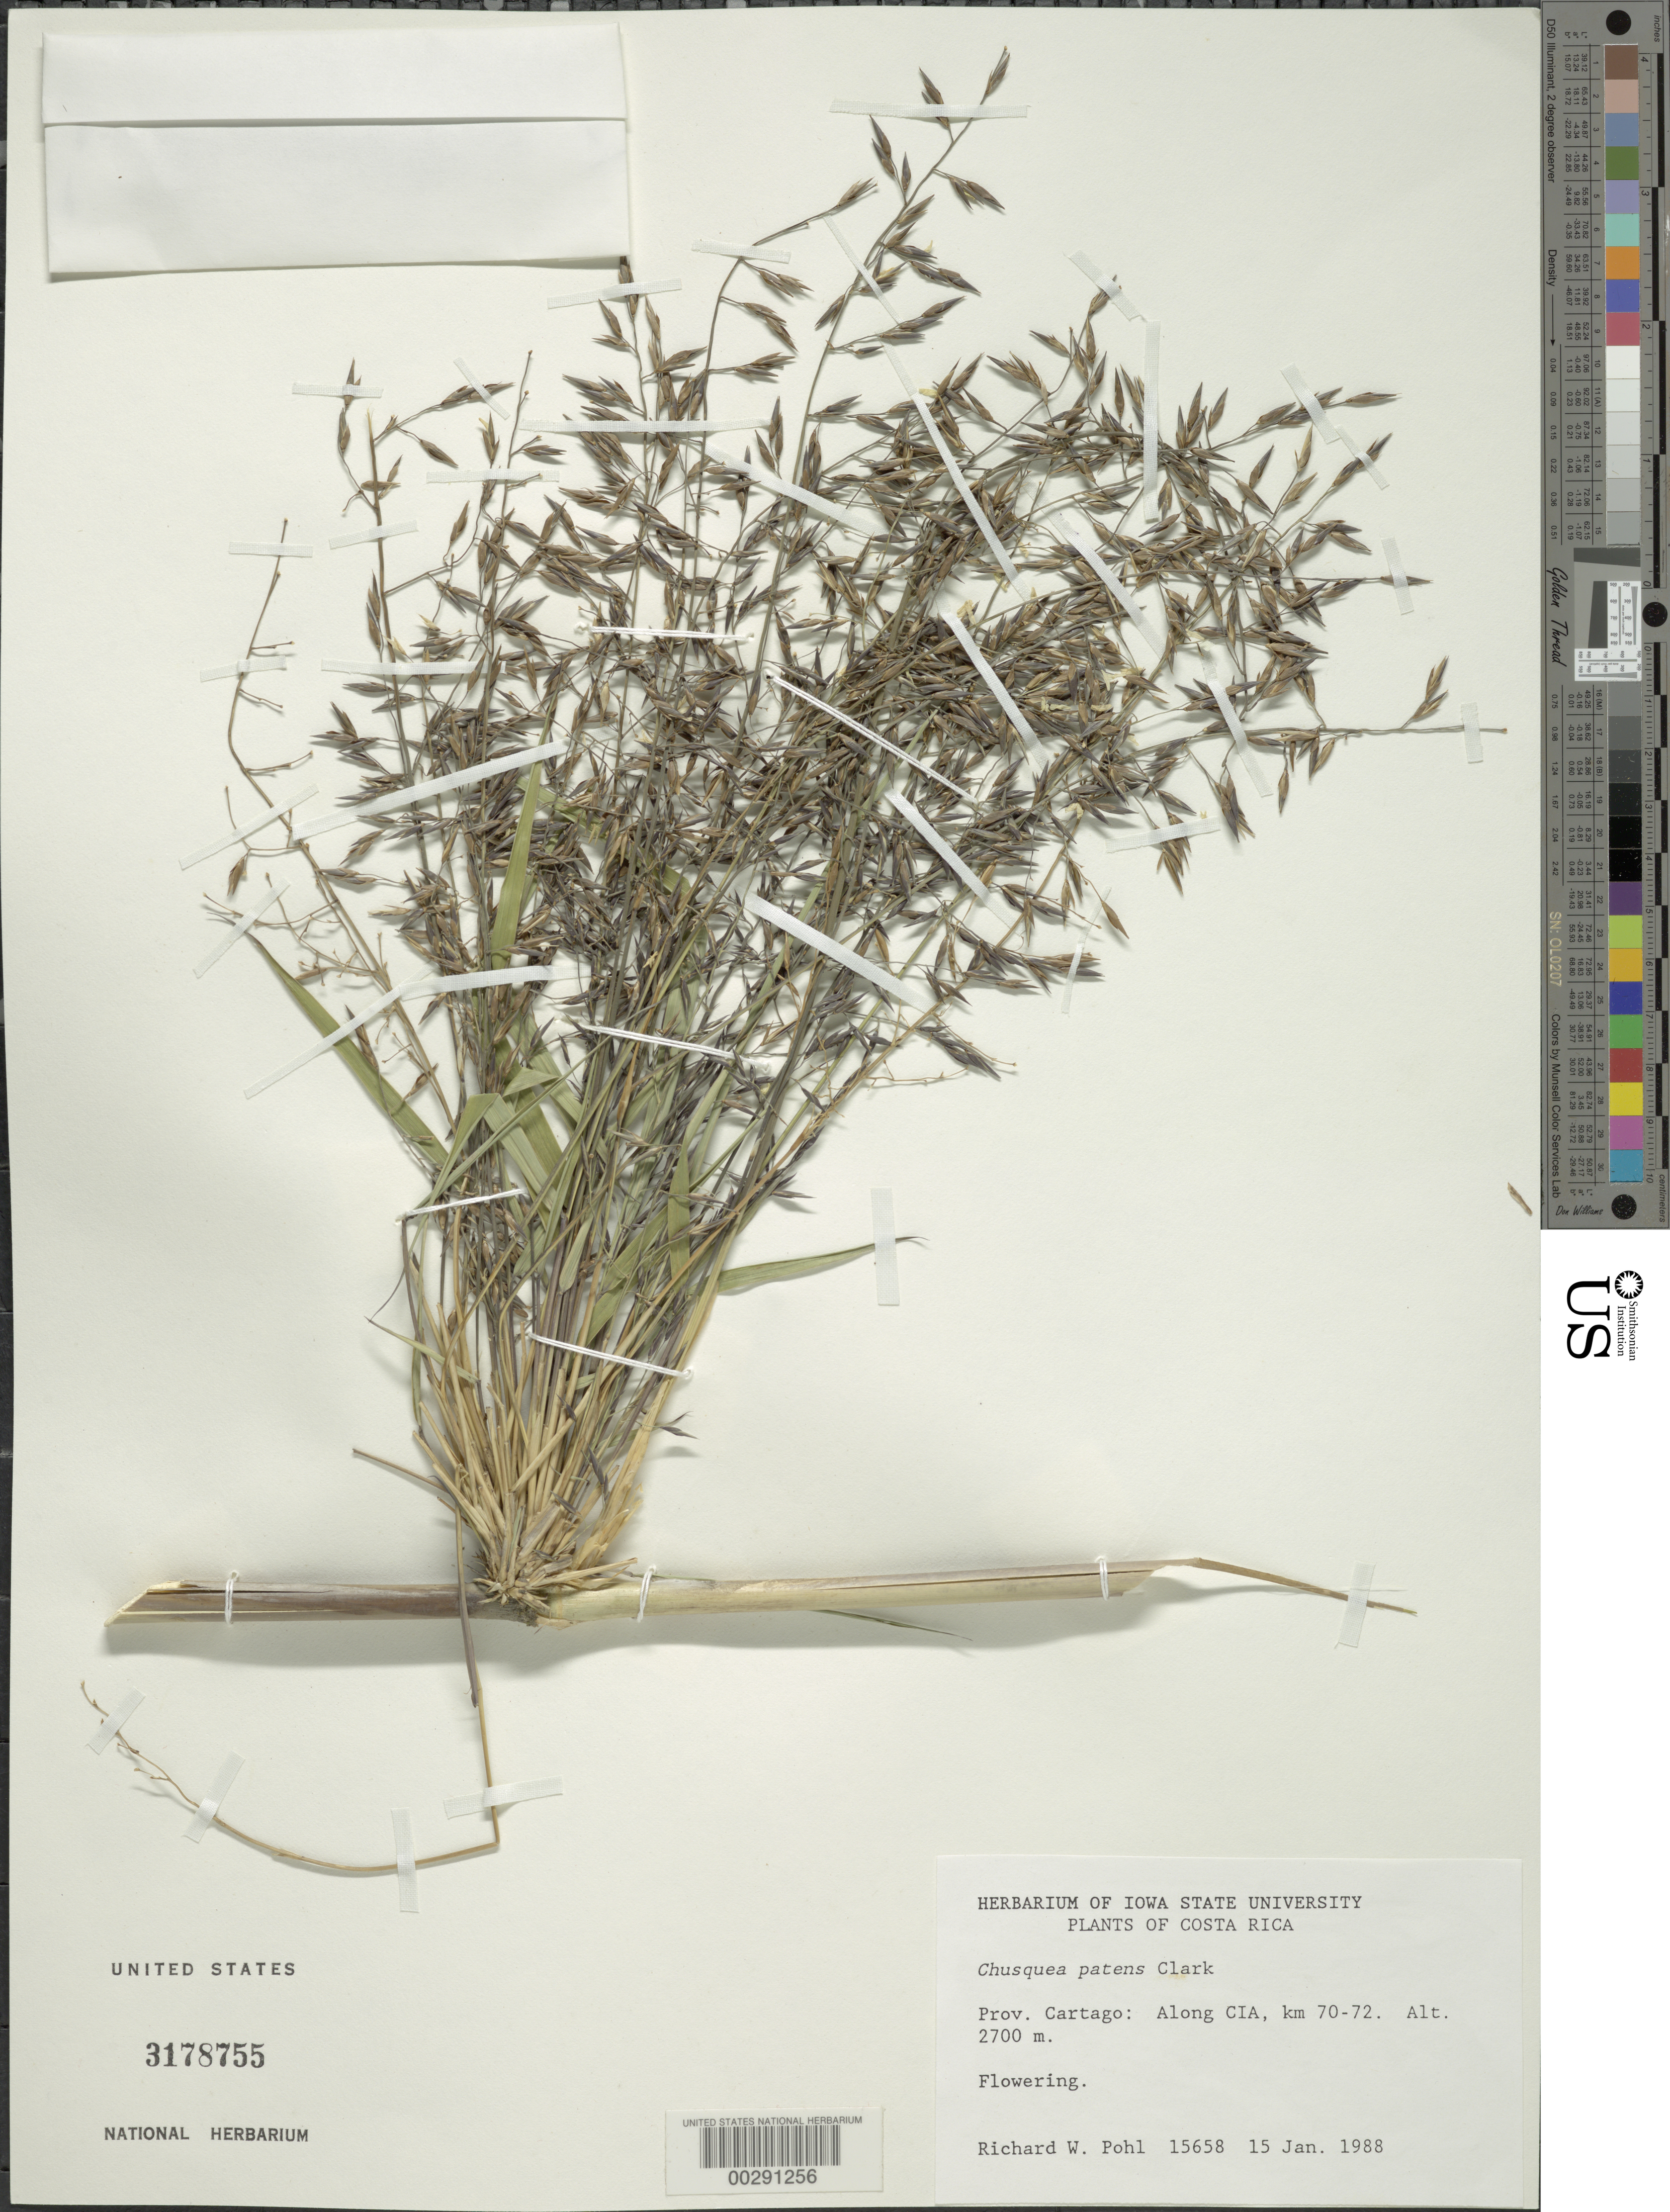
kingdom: Plantae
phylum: Tracheophyta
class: Liliopsida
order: Poales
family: Poaceae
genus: Chusquea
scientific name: Chusquea nutans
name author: L.G. Clark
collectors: R. W. Pohl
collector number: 15658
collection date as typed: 15 Jan 1988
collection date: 1988-01-15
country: Costa Rica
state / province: Cartago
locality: Along Cia, km 70-72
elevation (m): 2700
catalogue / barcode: US 3178755